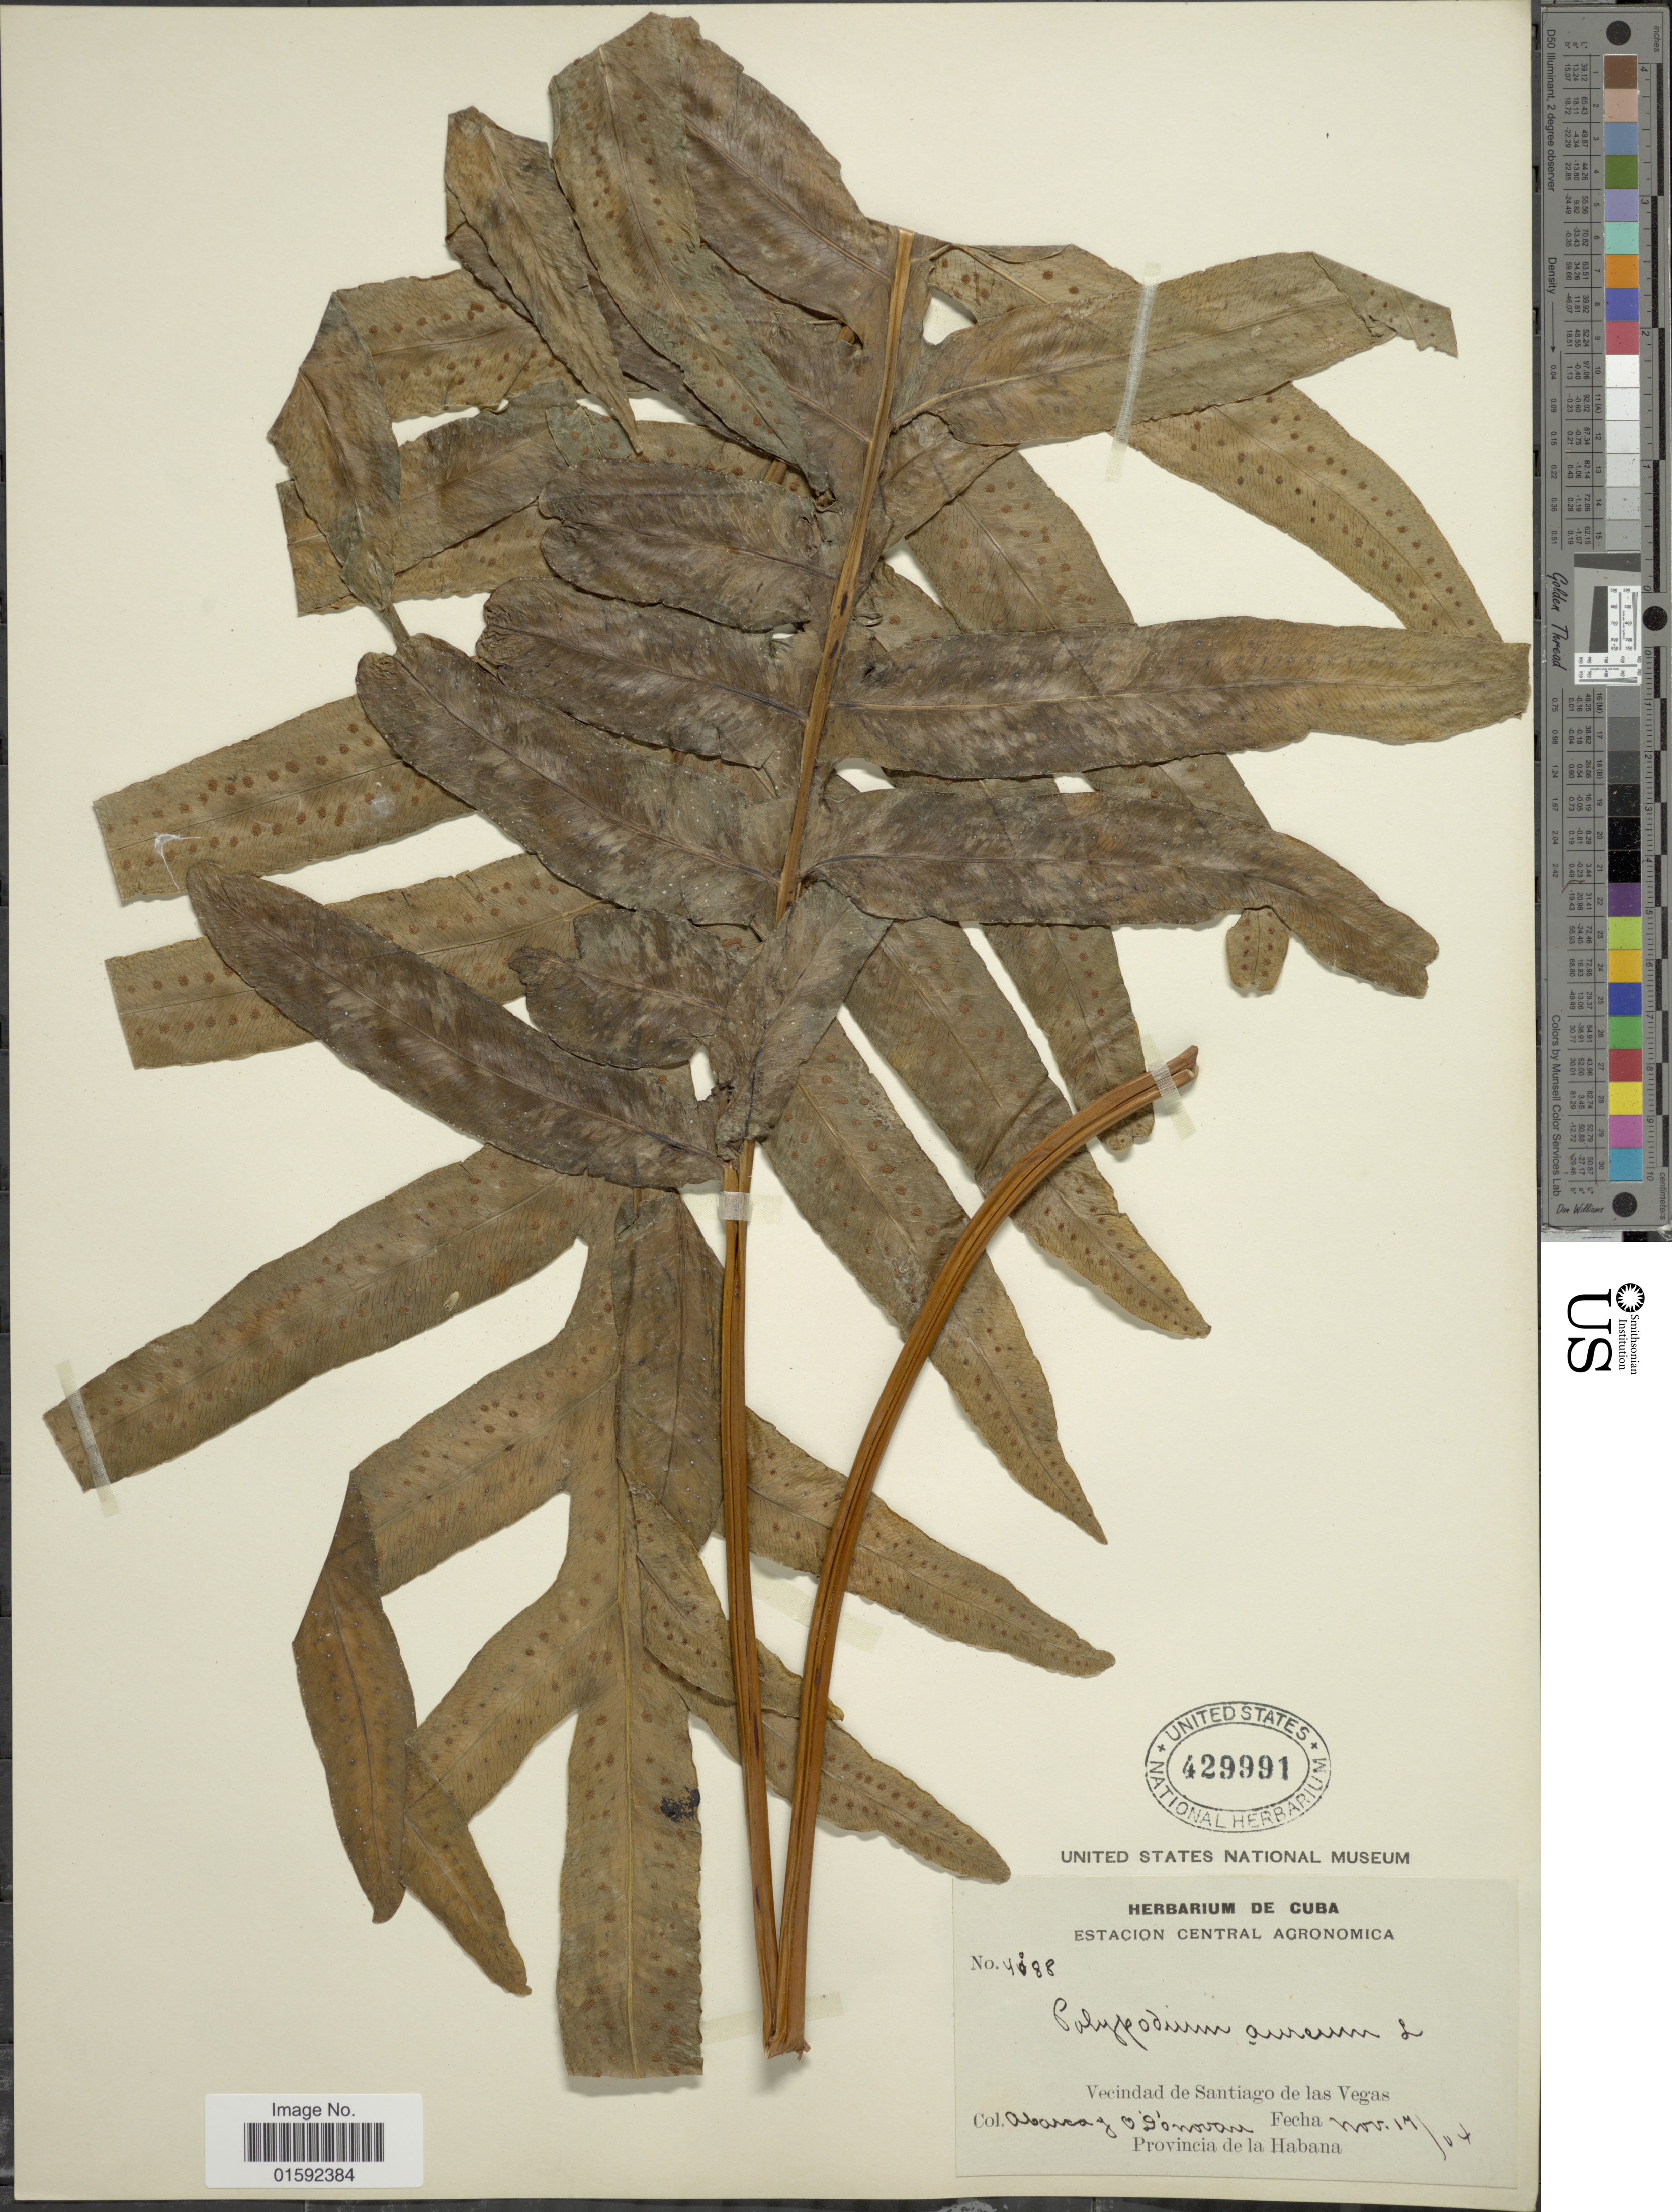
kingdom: Plantae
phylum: Tracheophyta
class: Polypodiopsida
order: Polypodiales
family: Polypodiaceae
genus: Phlebodium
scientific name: Phlebodium aureum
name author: (L.) J. Sm.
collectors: -- Abarca & E. O'Donovan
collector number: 4088*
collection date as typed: Transcribed d/m/y: 14/11/4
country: Cuba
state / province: La Habana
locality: Vencindad de Santiago de las Vegas. Provincia de la Habana.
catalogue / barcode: US 429991